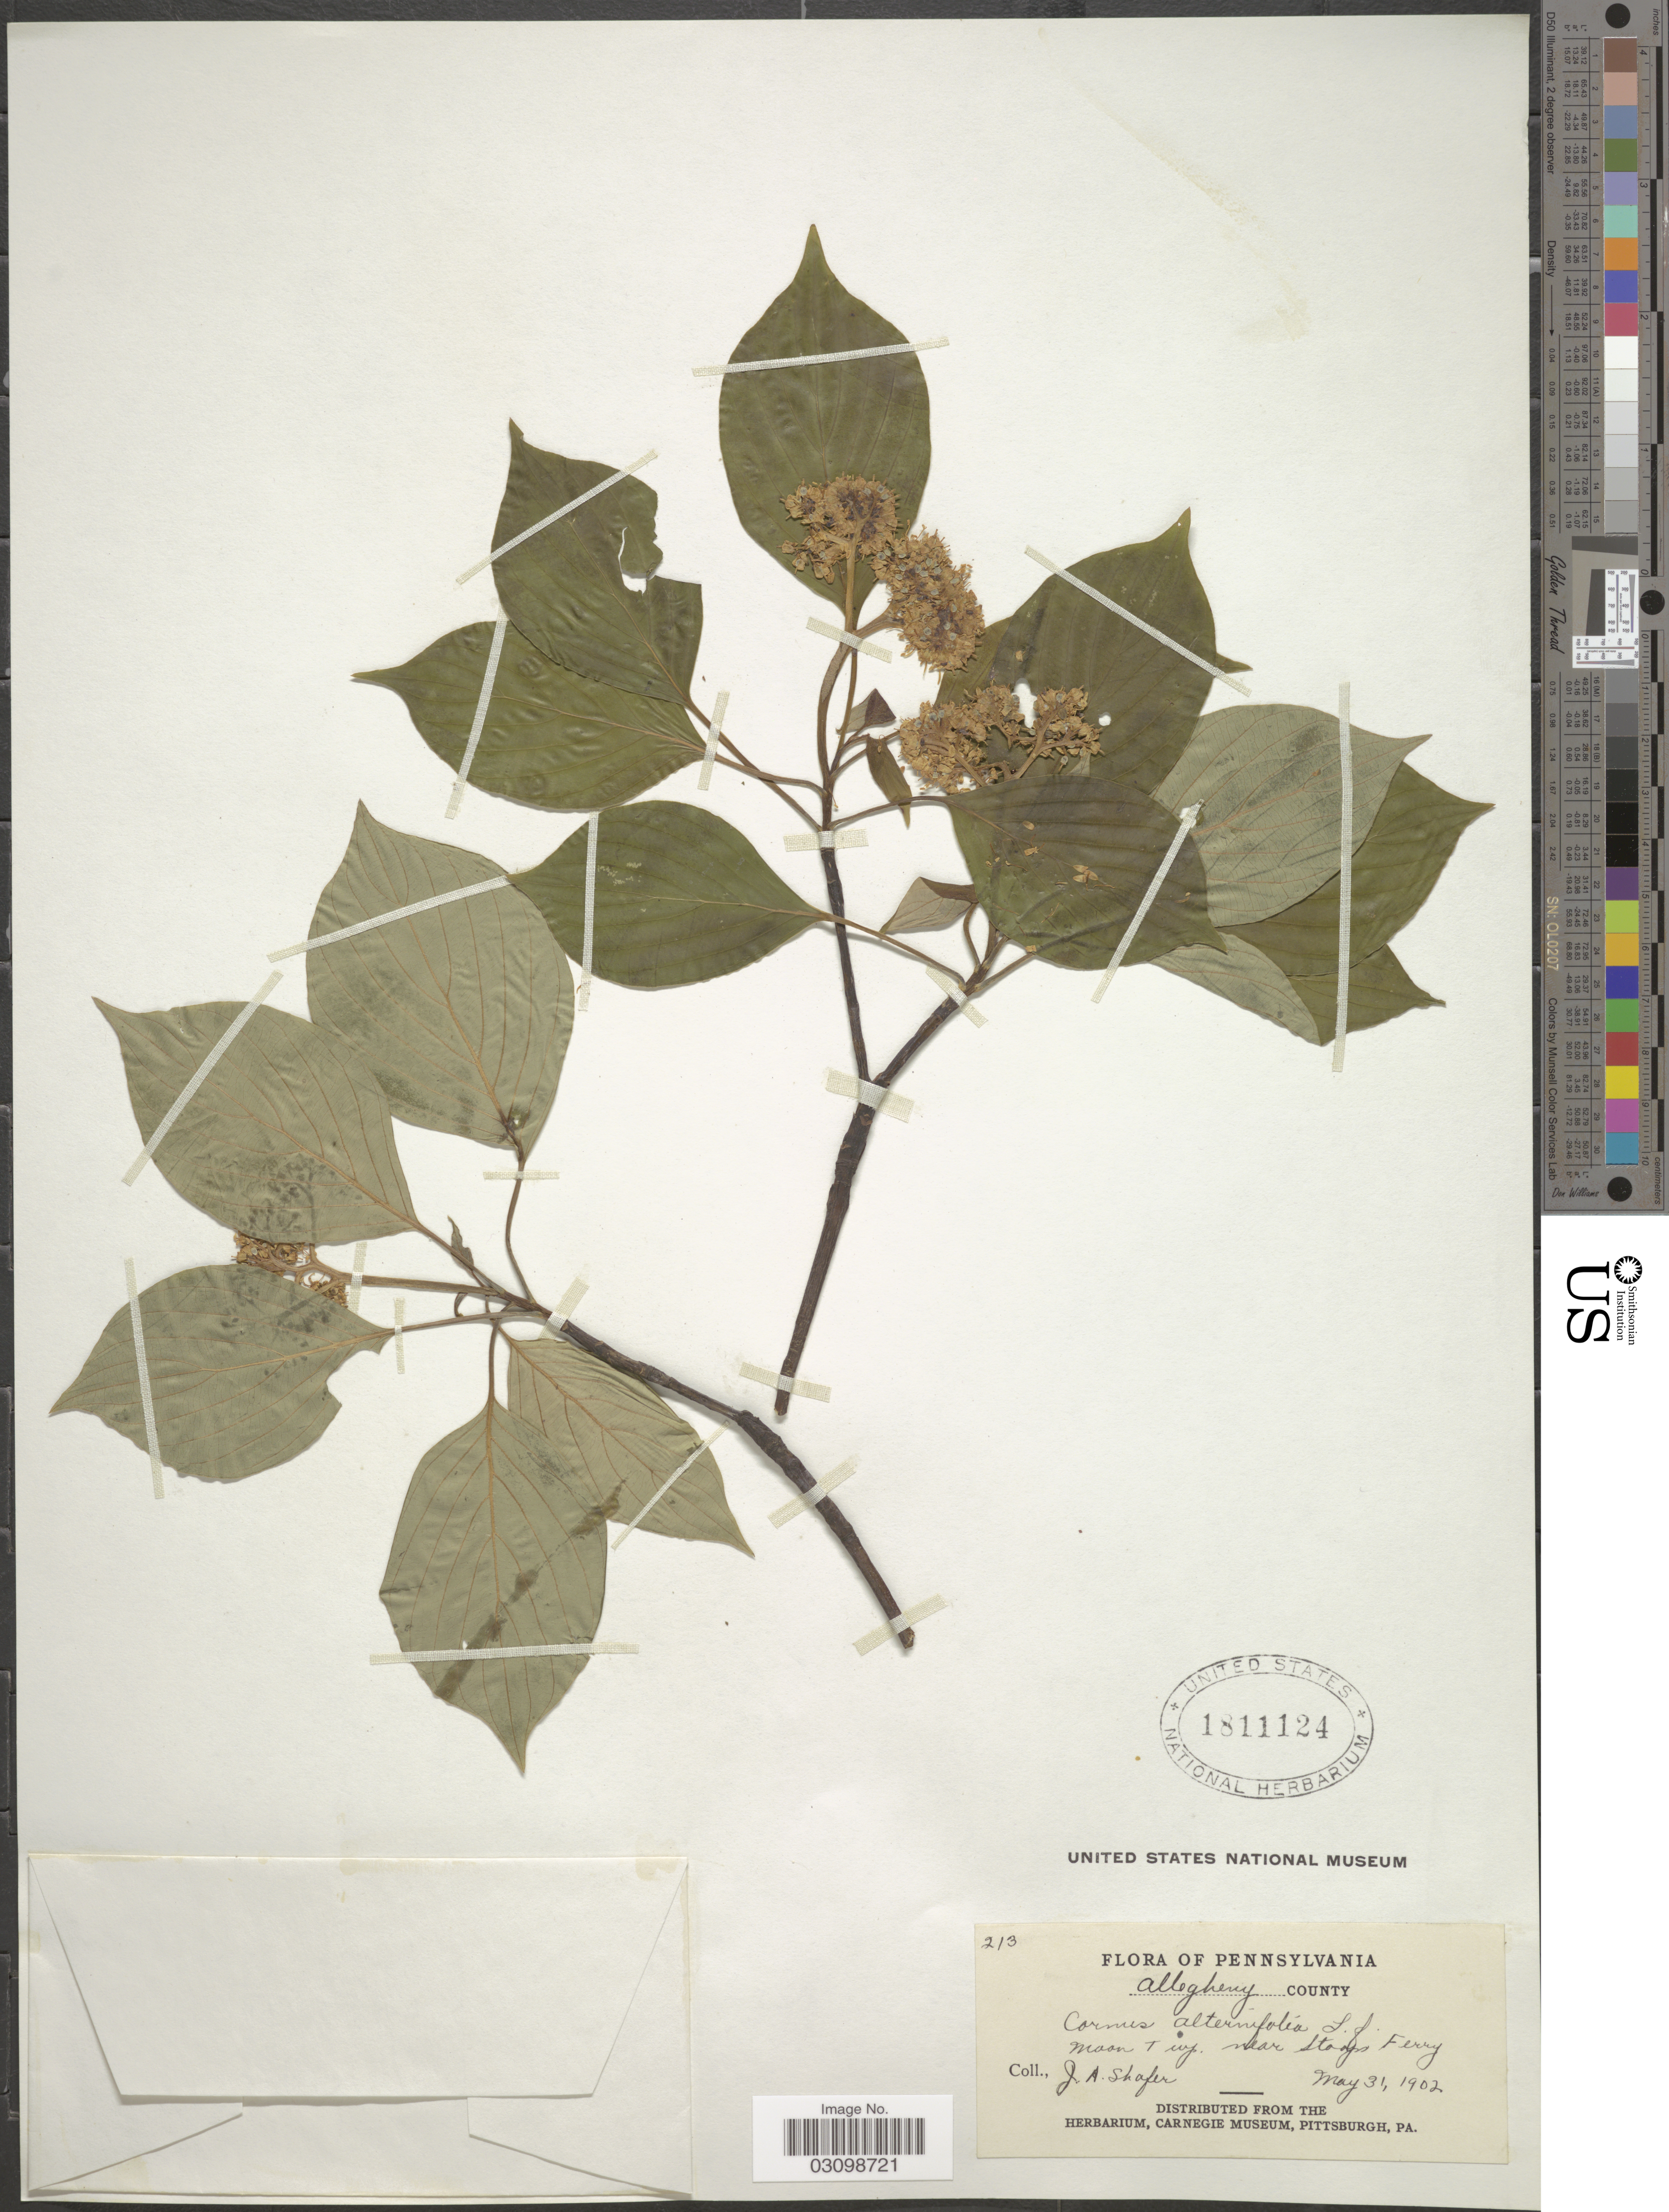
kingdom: Plantae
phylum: Tracheophyta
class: Magnoliopsida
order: Cornales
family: Cornaceae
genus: Cornus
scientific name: Cornus alternifolia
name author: L.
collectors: J. A. Shafer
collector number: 213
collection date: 1902-05-31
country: United States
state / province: Pennsylvania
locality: Allegheny County. Moon Twp. near Stoops Ferry.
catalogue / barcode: US 1811124